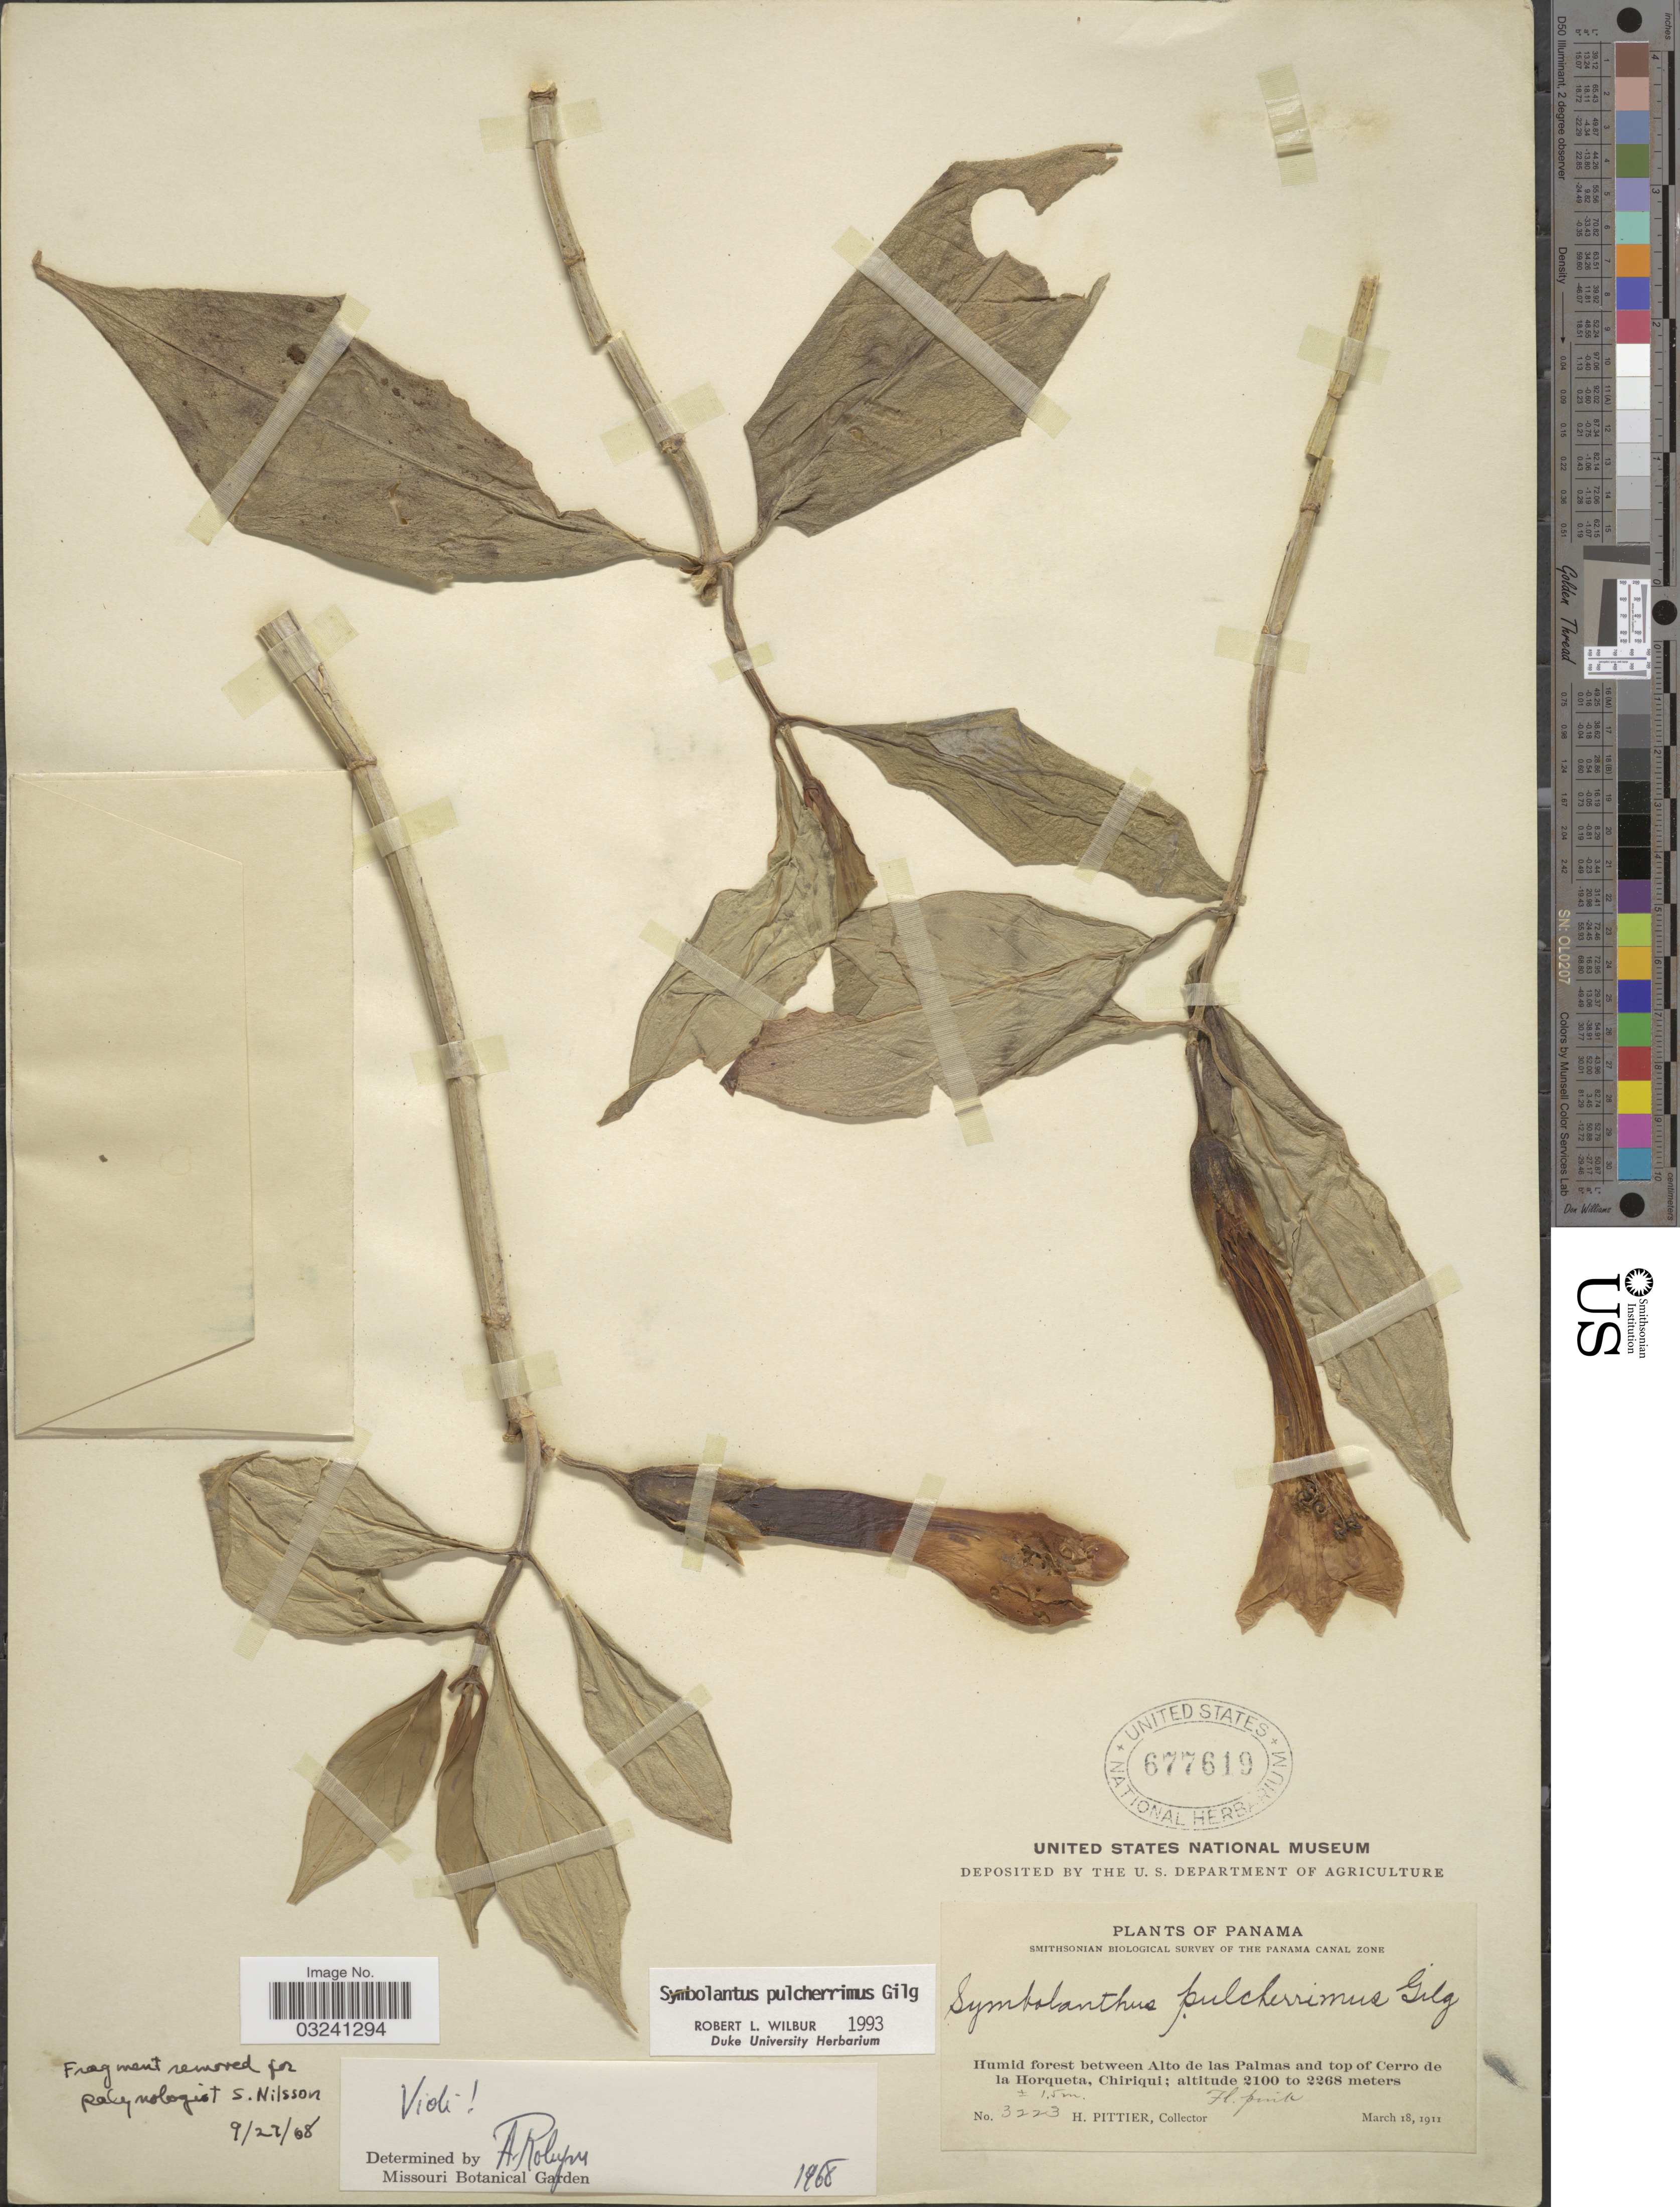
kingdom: Plantae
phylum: Tracheophyta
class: Magnoliopsida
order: Gentianales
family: Gentianaceae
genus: Symbolanthus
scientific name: Symbolanthus pulcherrimus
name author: Gilg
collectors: H. F. Pittier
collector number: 3223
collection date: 1911-03-18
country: Panama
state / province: Chiriqui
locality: Humid forest between Alto de las Palmas and top of Cerro de la Horqueta.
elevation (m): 2100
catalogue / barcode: US 677619